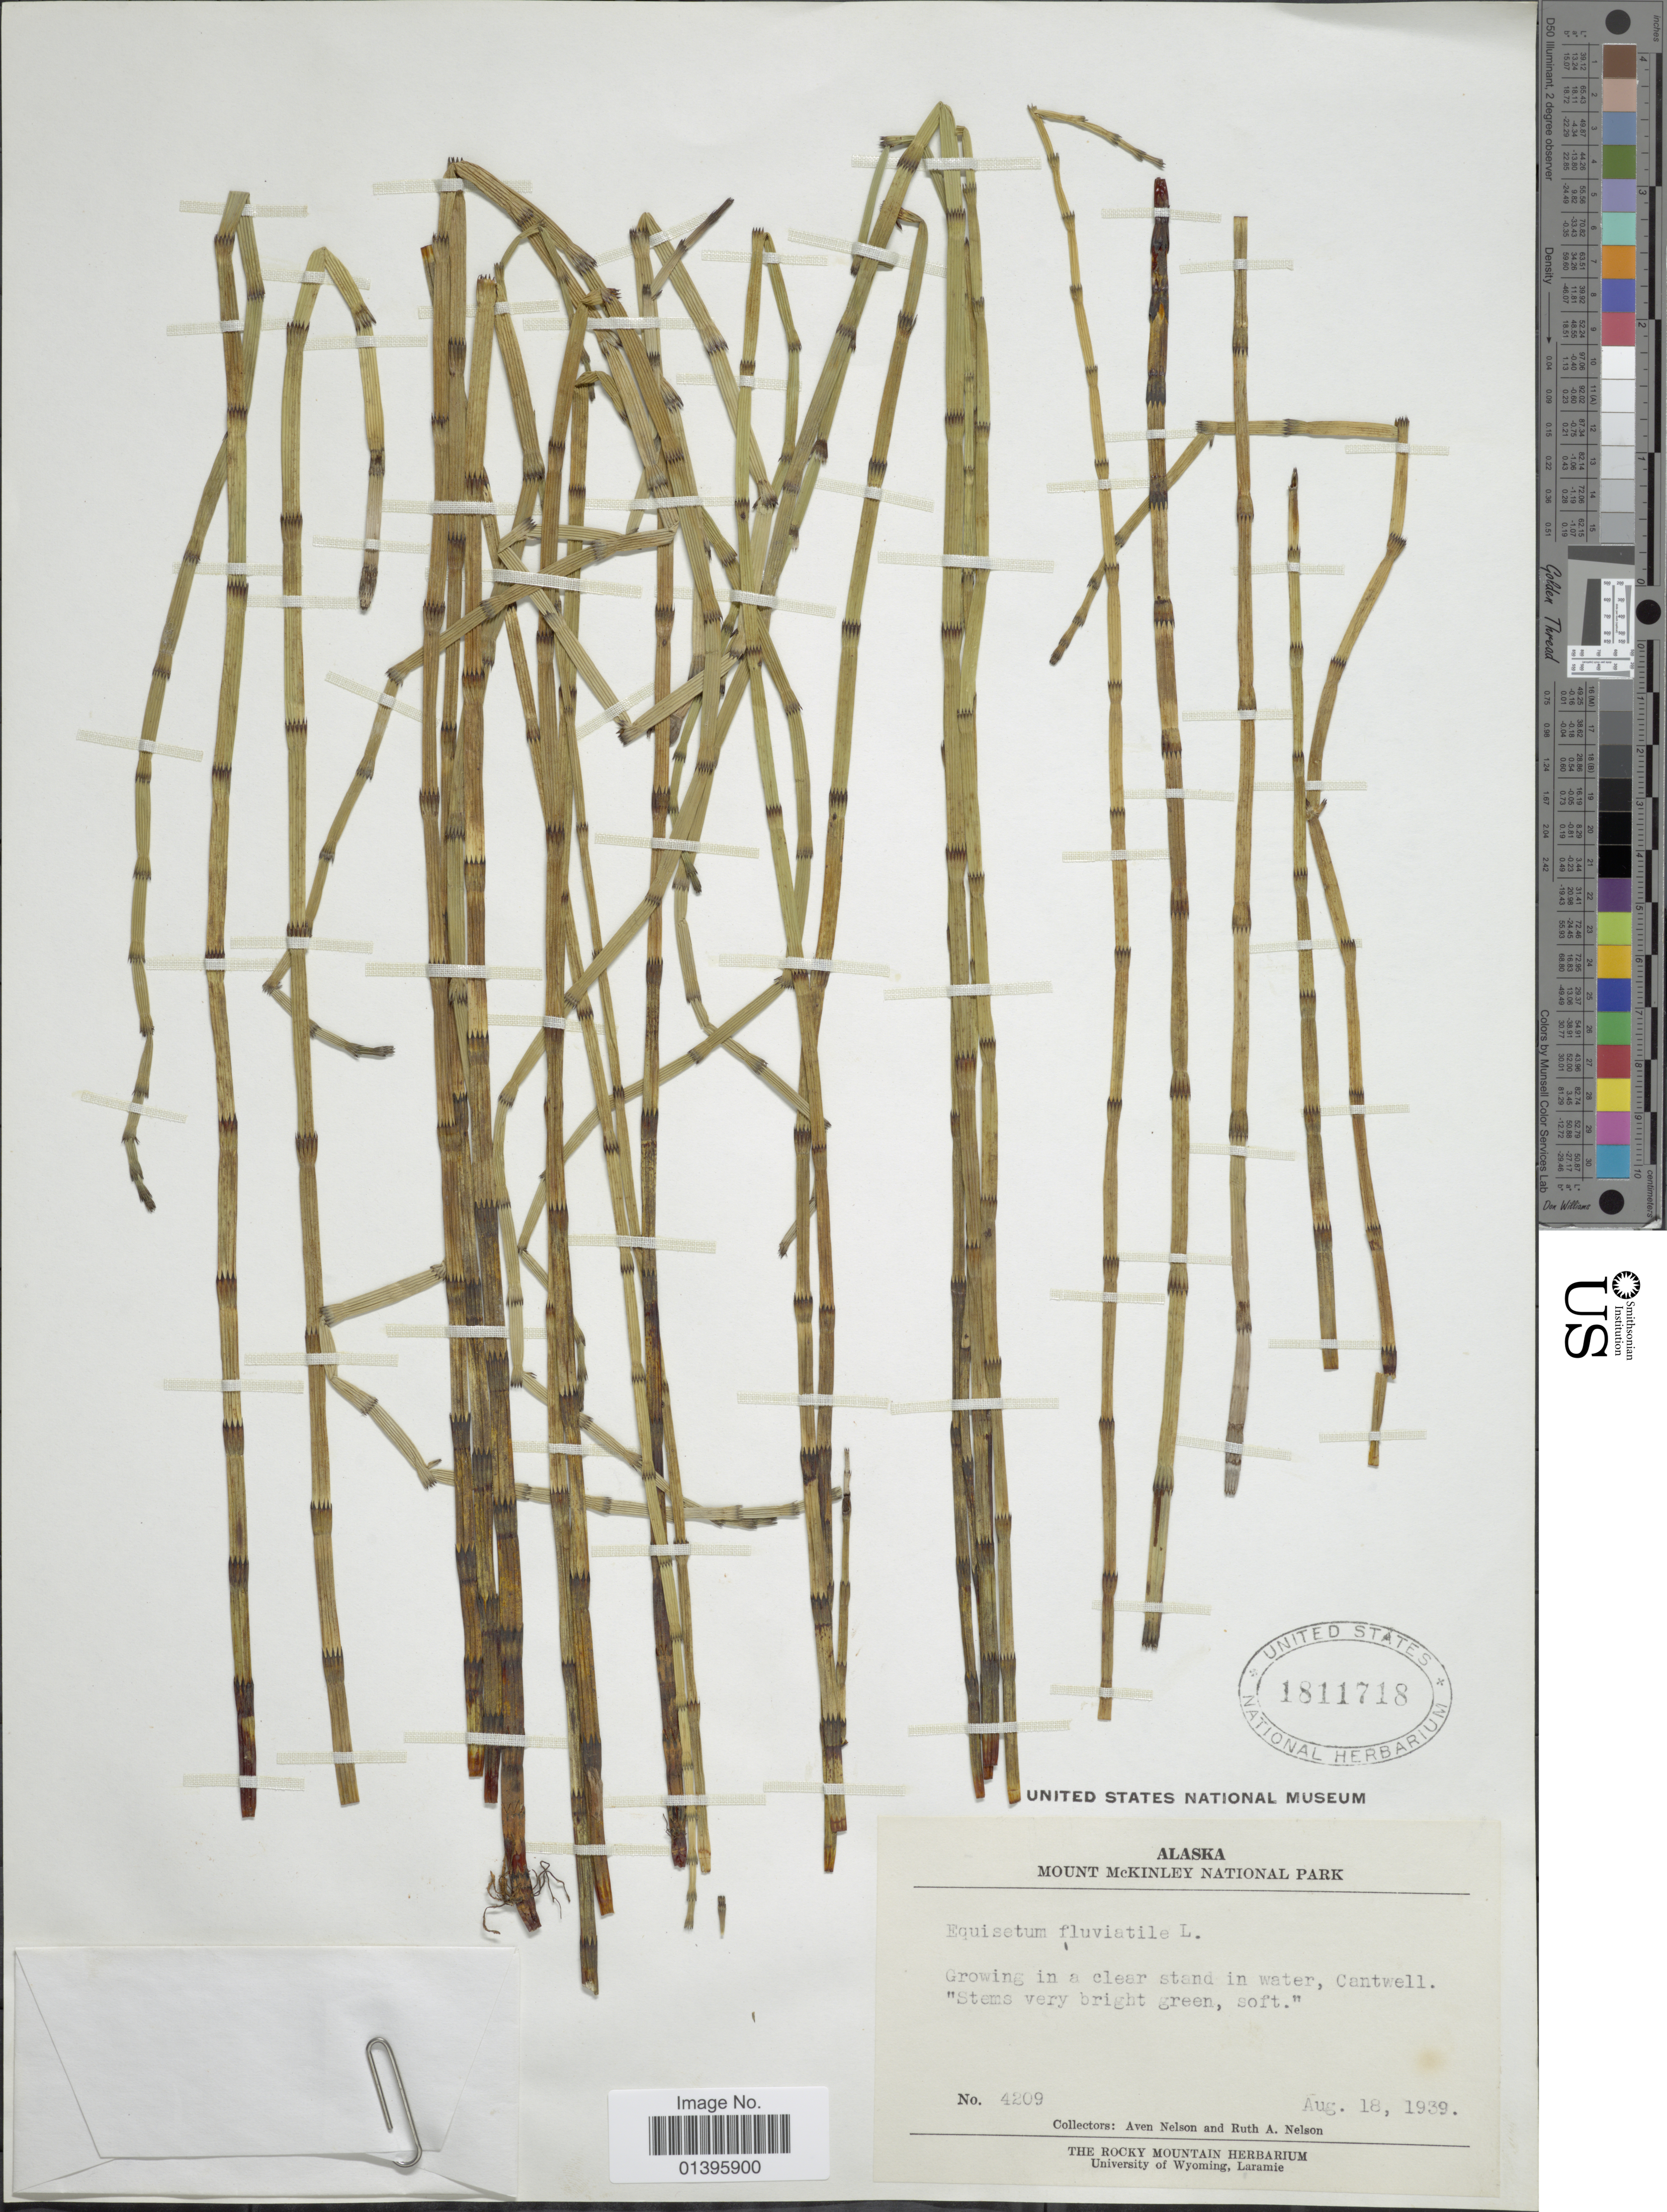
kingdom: Plantae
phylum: Tracheophyta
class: Polypodiopsida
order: Equisetales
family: Equisetaceae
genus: Equisetum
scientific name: Equisetum fluviatile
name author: L.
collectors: A. Nelson & R. A. Nelson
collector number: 4209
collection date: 1939-08-18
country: United States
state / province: Alaska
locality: Mount McKinley National Park. Growing in a clear stand in water, Cantwell.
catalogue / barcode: US 1811718